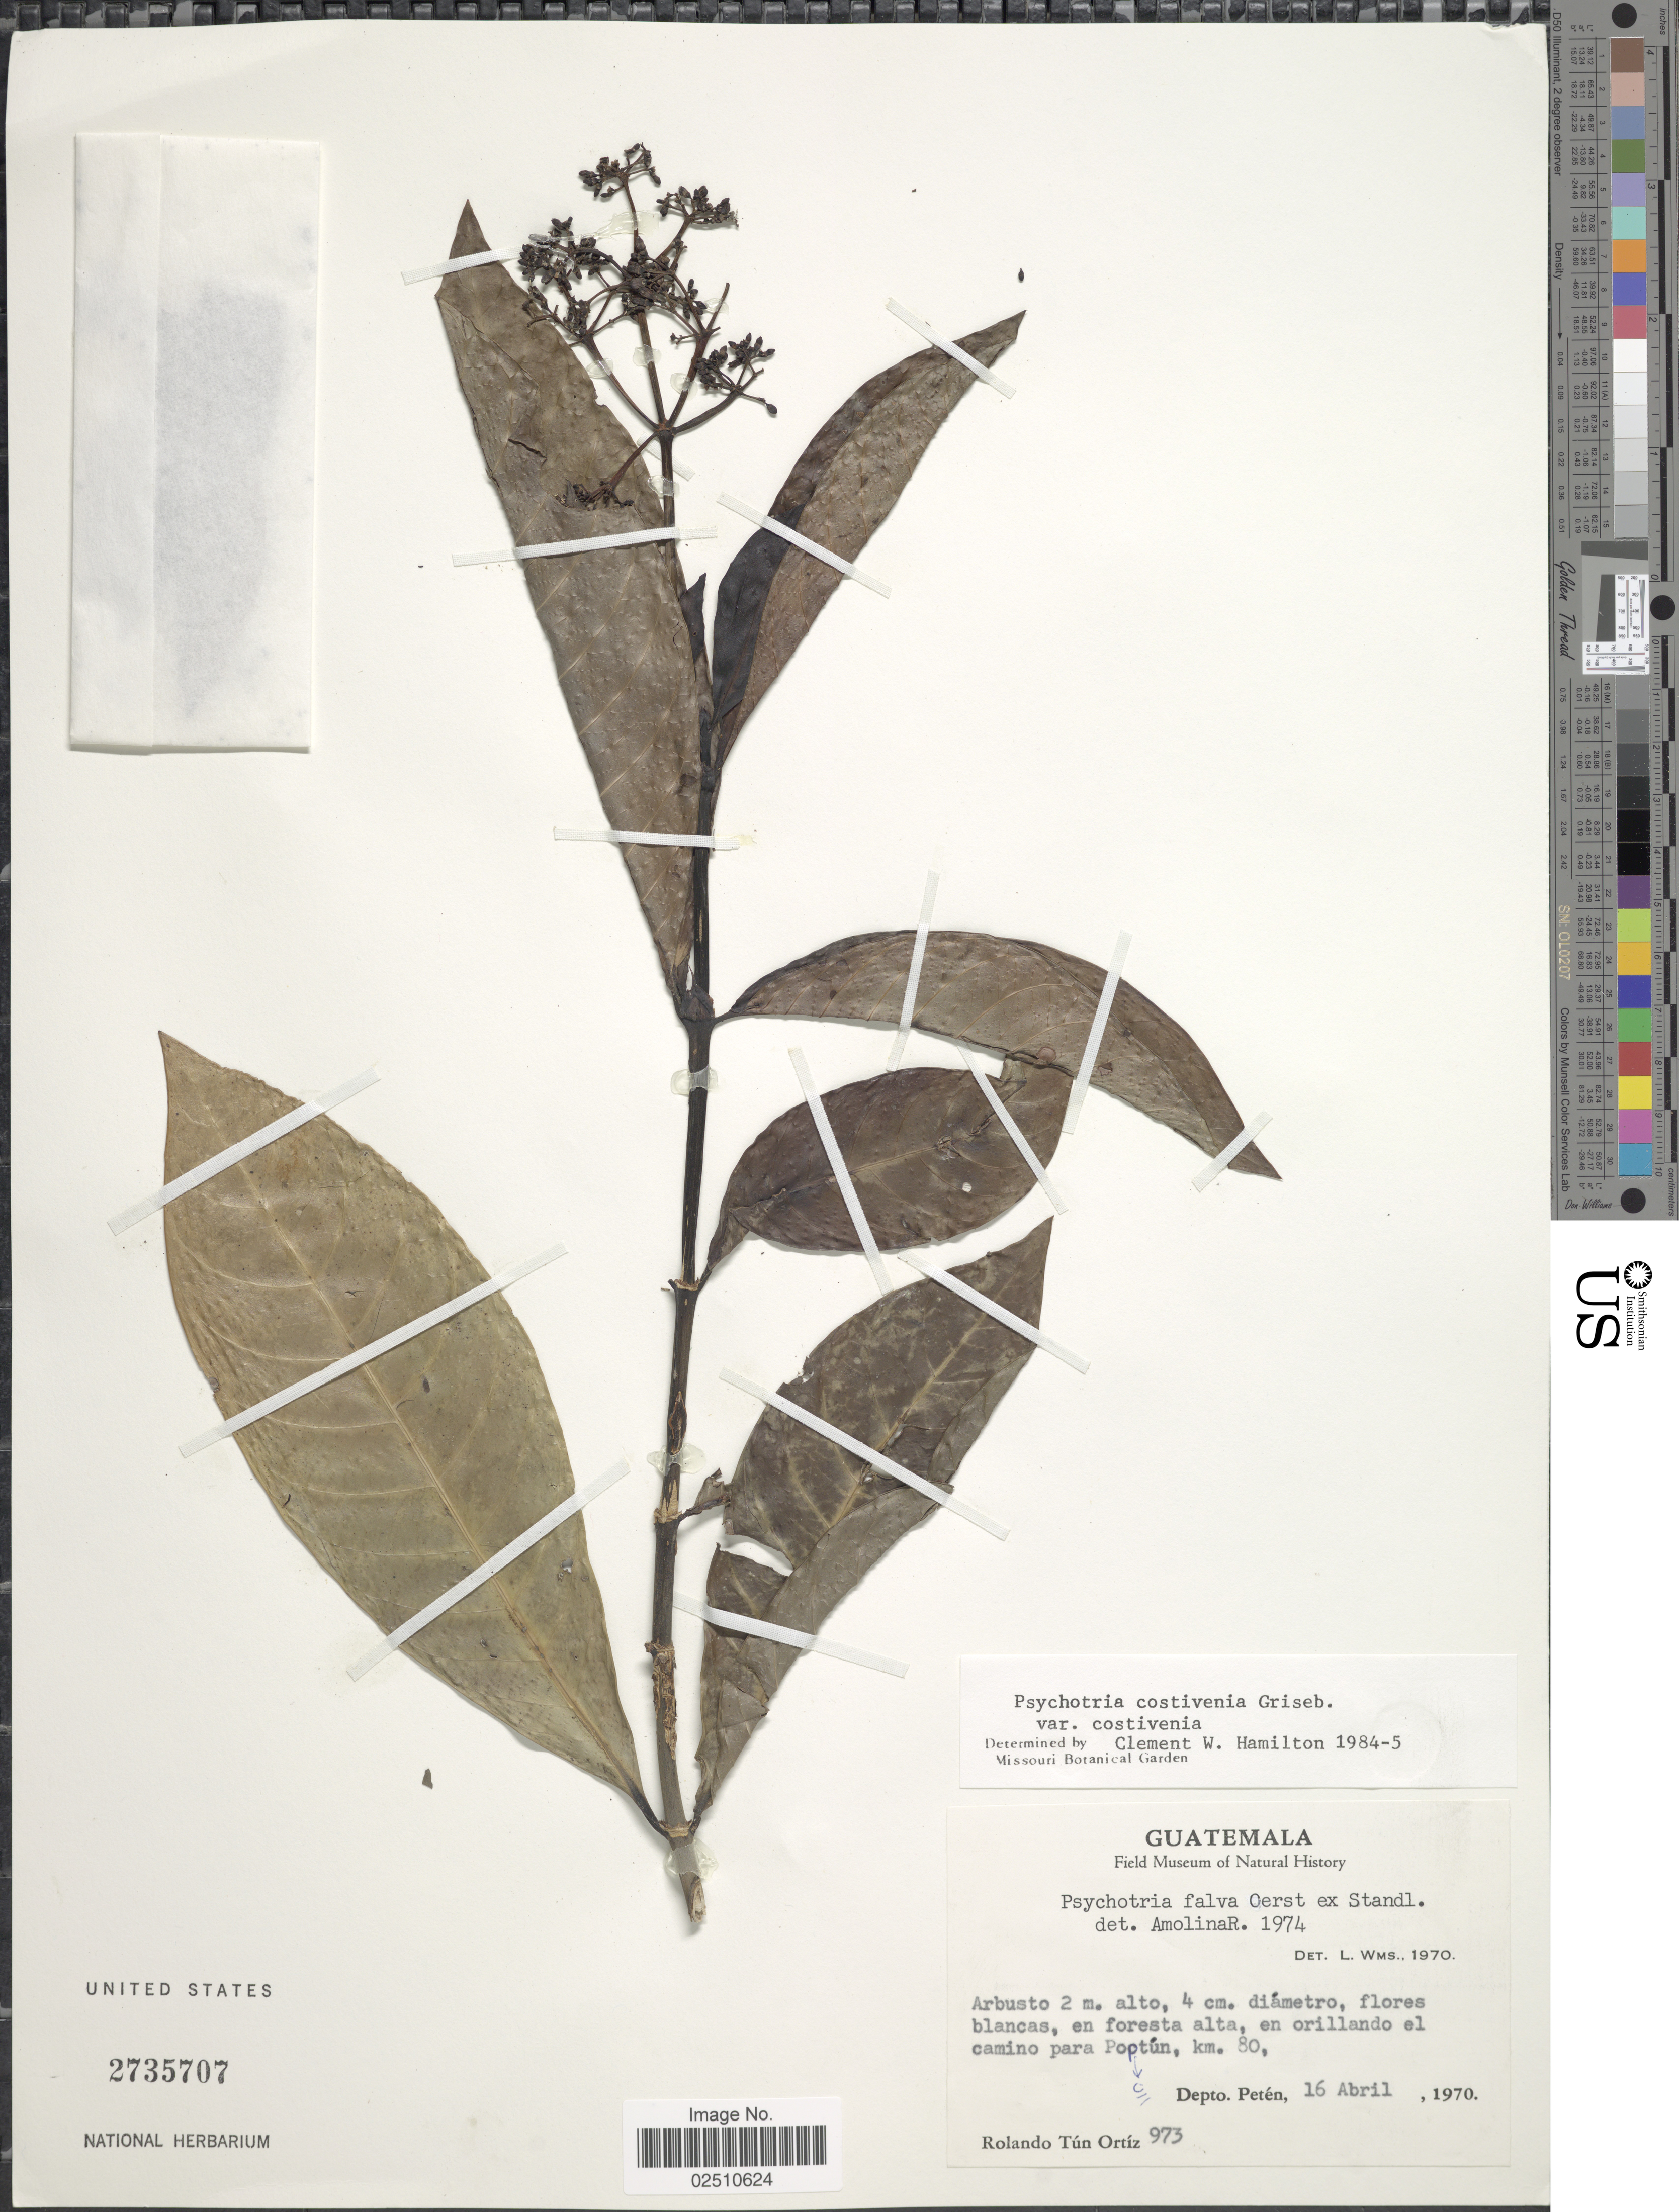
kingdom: Plantae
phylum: Tracheophyta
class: Magnoliopsida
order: Gentianales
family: Rubiaceae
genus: Psychotria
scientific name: Psychotria costivenia var. costivenia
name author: Griseb.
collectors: R. T. Ortíz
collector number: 973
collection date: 1970-04-16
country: Guatemala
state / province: El Petén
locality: En orillando el camino para Poptun, km 80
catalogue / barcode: US 2735707